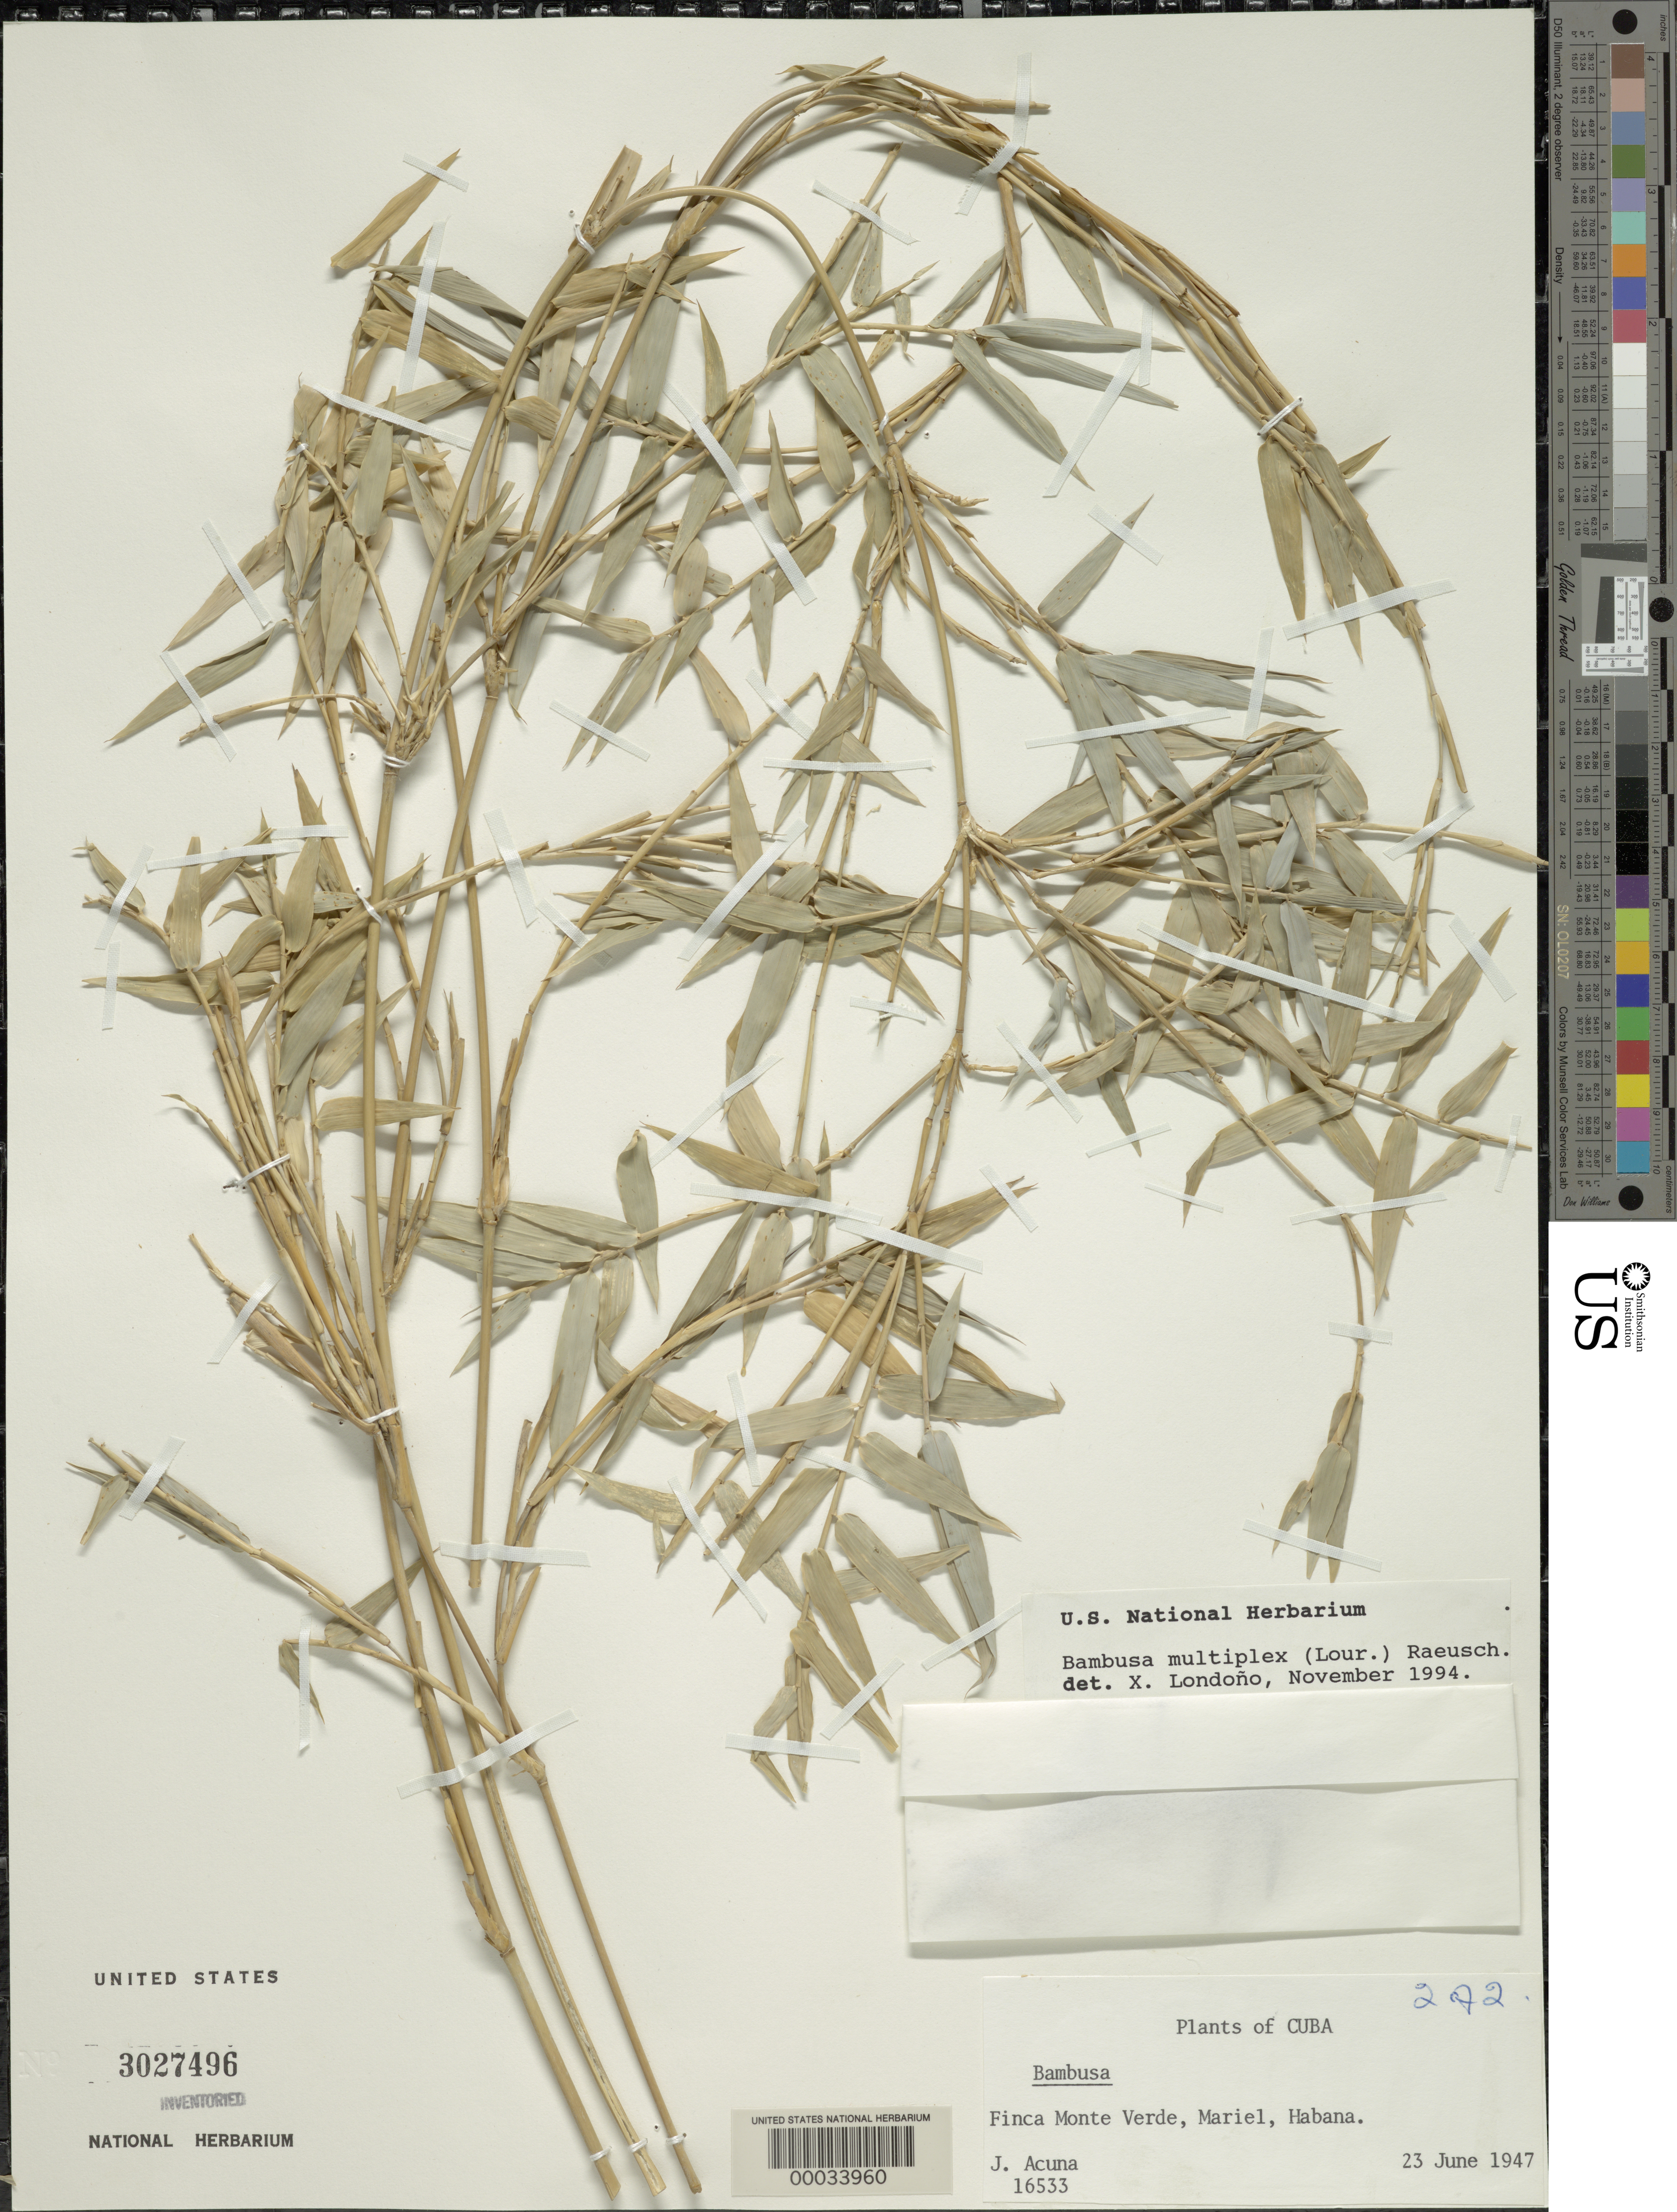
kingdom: Plantae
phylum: Tracheophyta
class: Liliopsida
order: Poales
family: Poaceae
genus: Bambusa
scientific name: Bambusa multiplex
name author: (Lour.) Raeusch. ex Schult. & Schult. f.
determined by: Londoño, X., (TULV), Jardin Botanico "Juan Maria Cespedes"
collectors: J. B. Acuña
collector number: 16533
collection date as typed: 23 Jun 1947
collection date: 1947-06-23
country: Cuba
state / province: La Habana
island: Greater Antilles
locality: Finca monte verde, mariel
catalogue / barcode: US 3027496